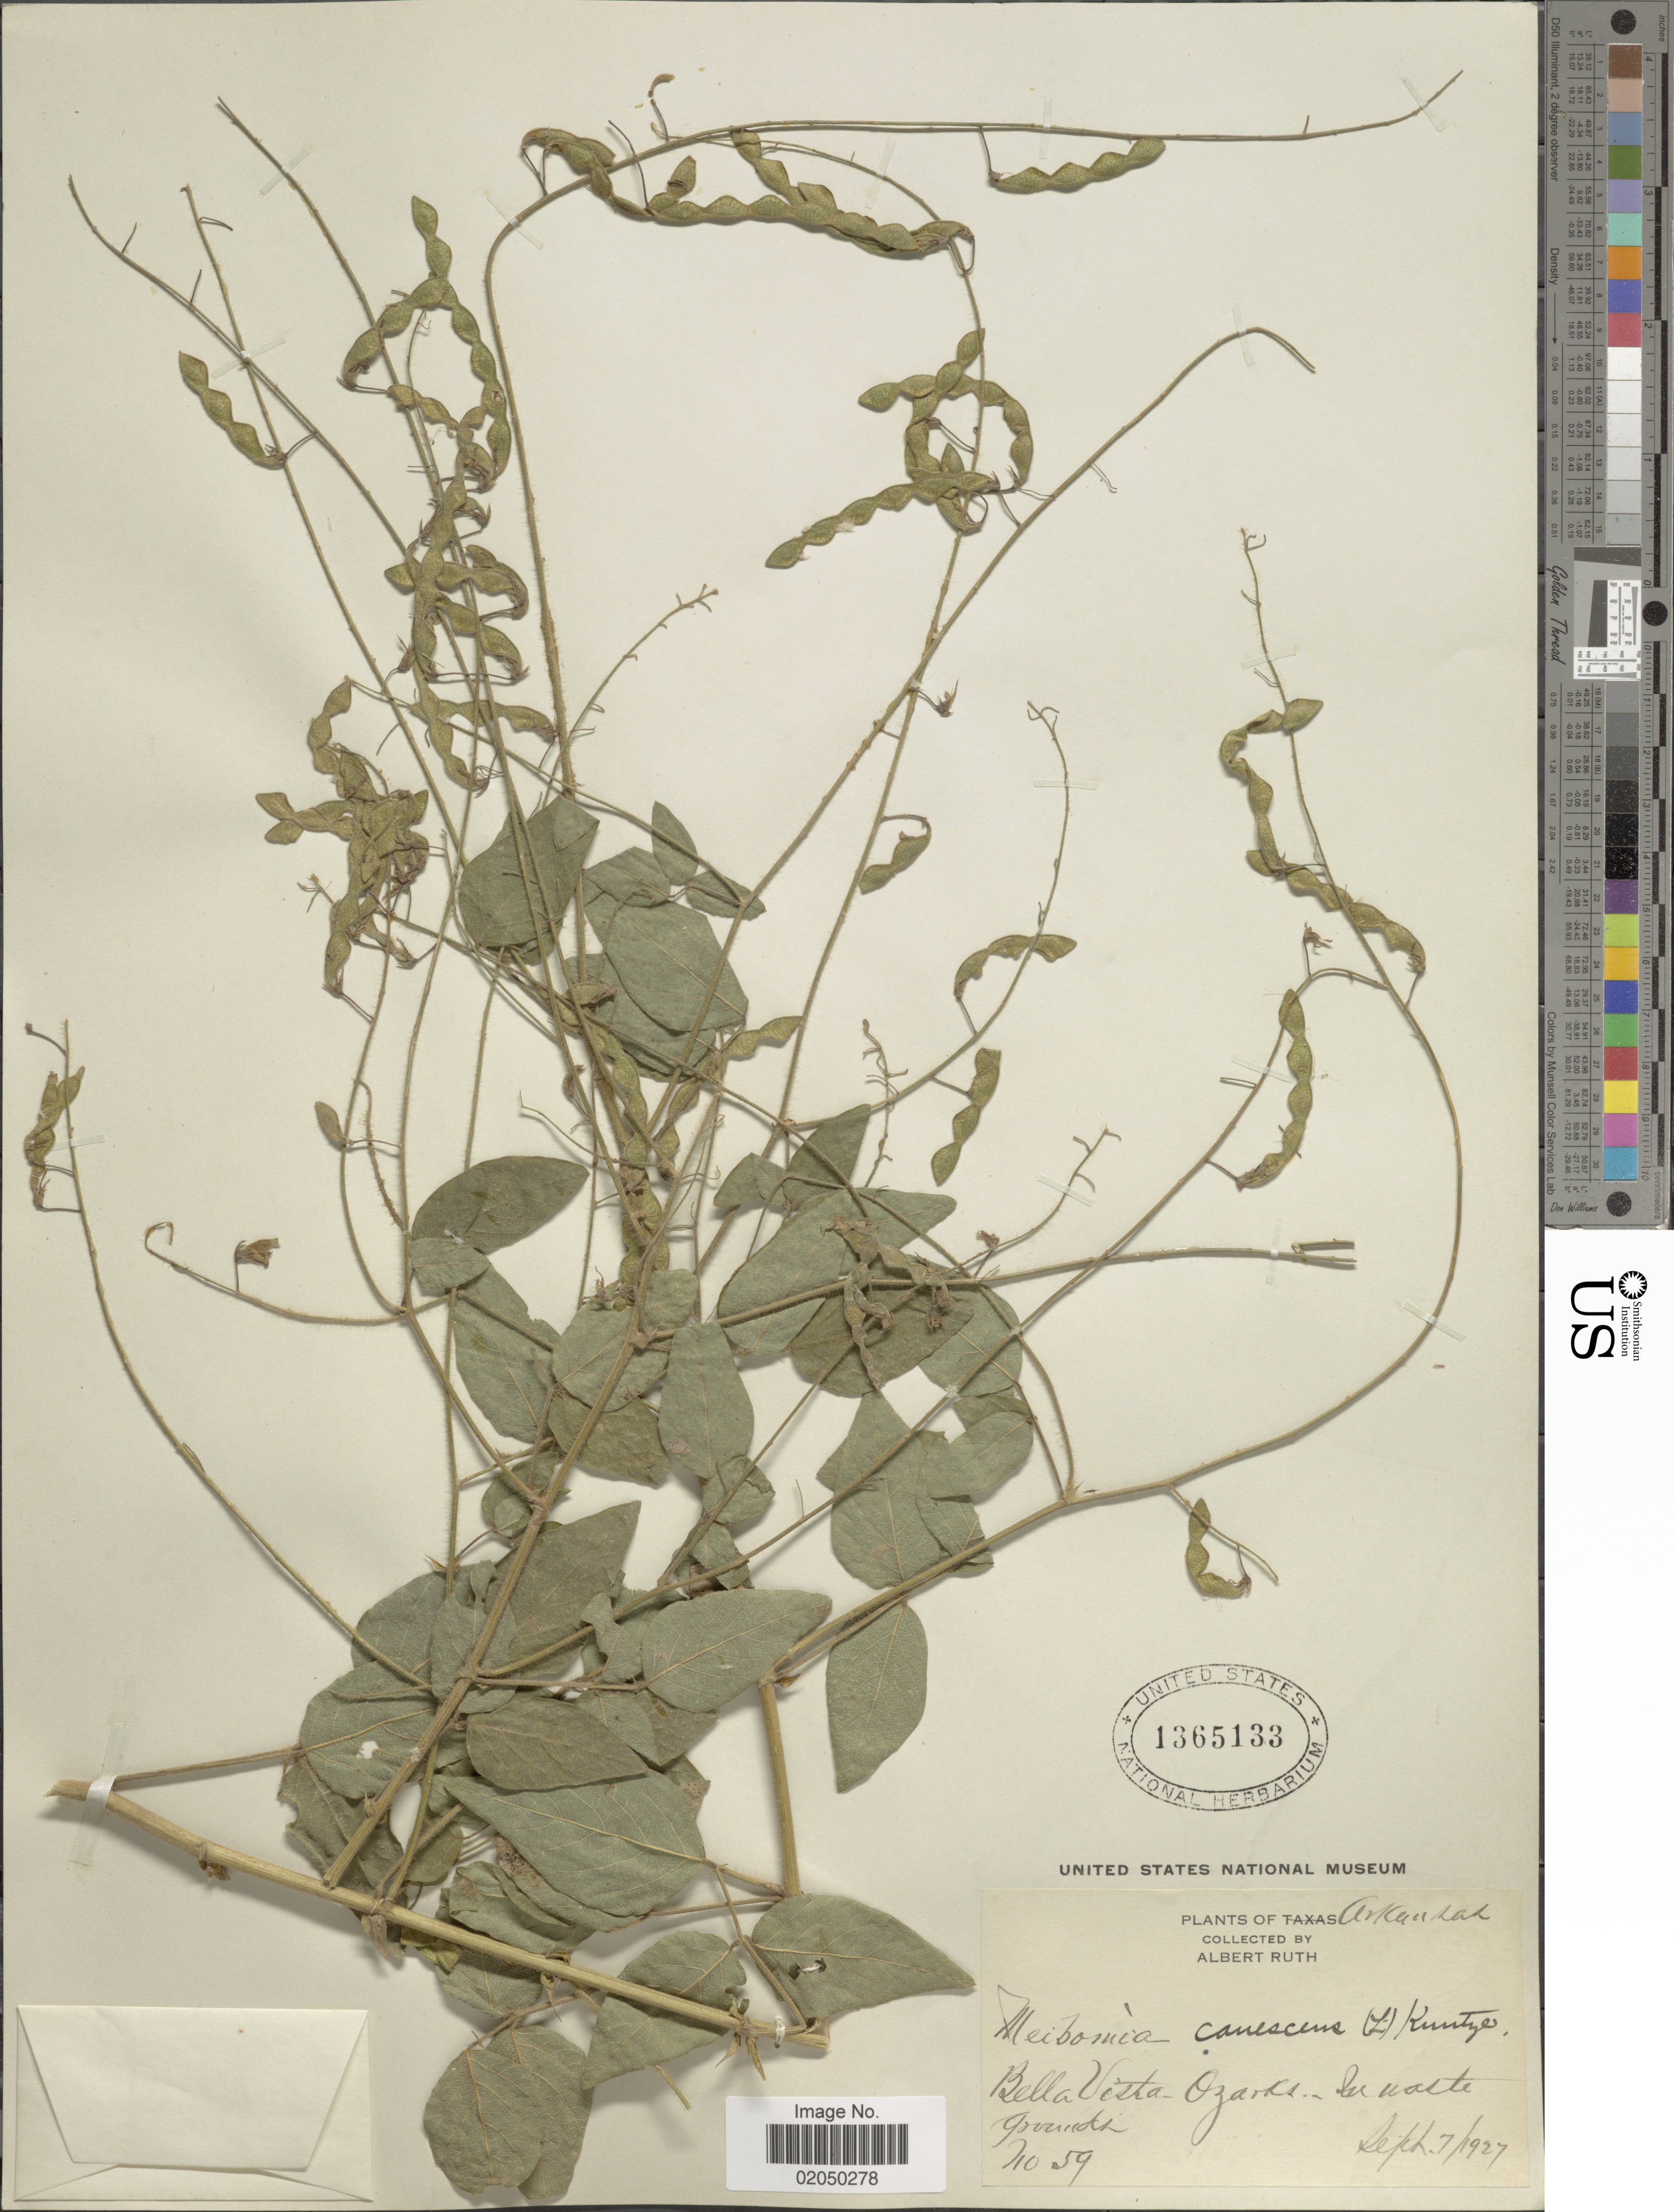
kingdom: Plantae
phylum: Tracheophyta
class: Magnoliopsida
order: Fabales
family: Fabaceae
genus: Desmodium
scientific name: Desmodium canescens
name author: (L.) DC.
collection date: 1897-09-23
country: United States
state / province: District of Columbia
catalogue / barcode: US 402308